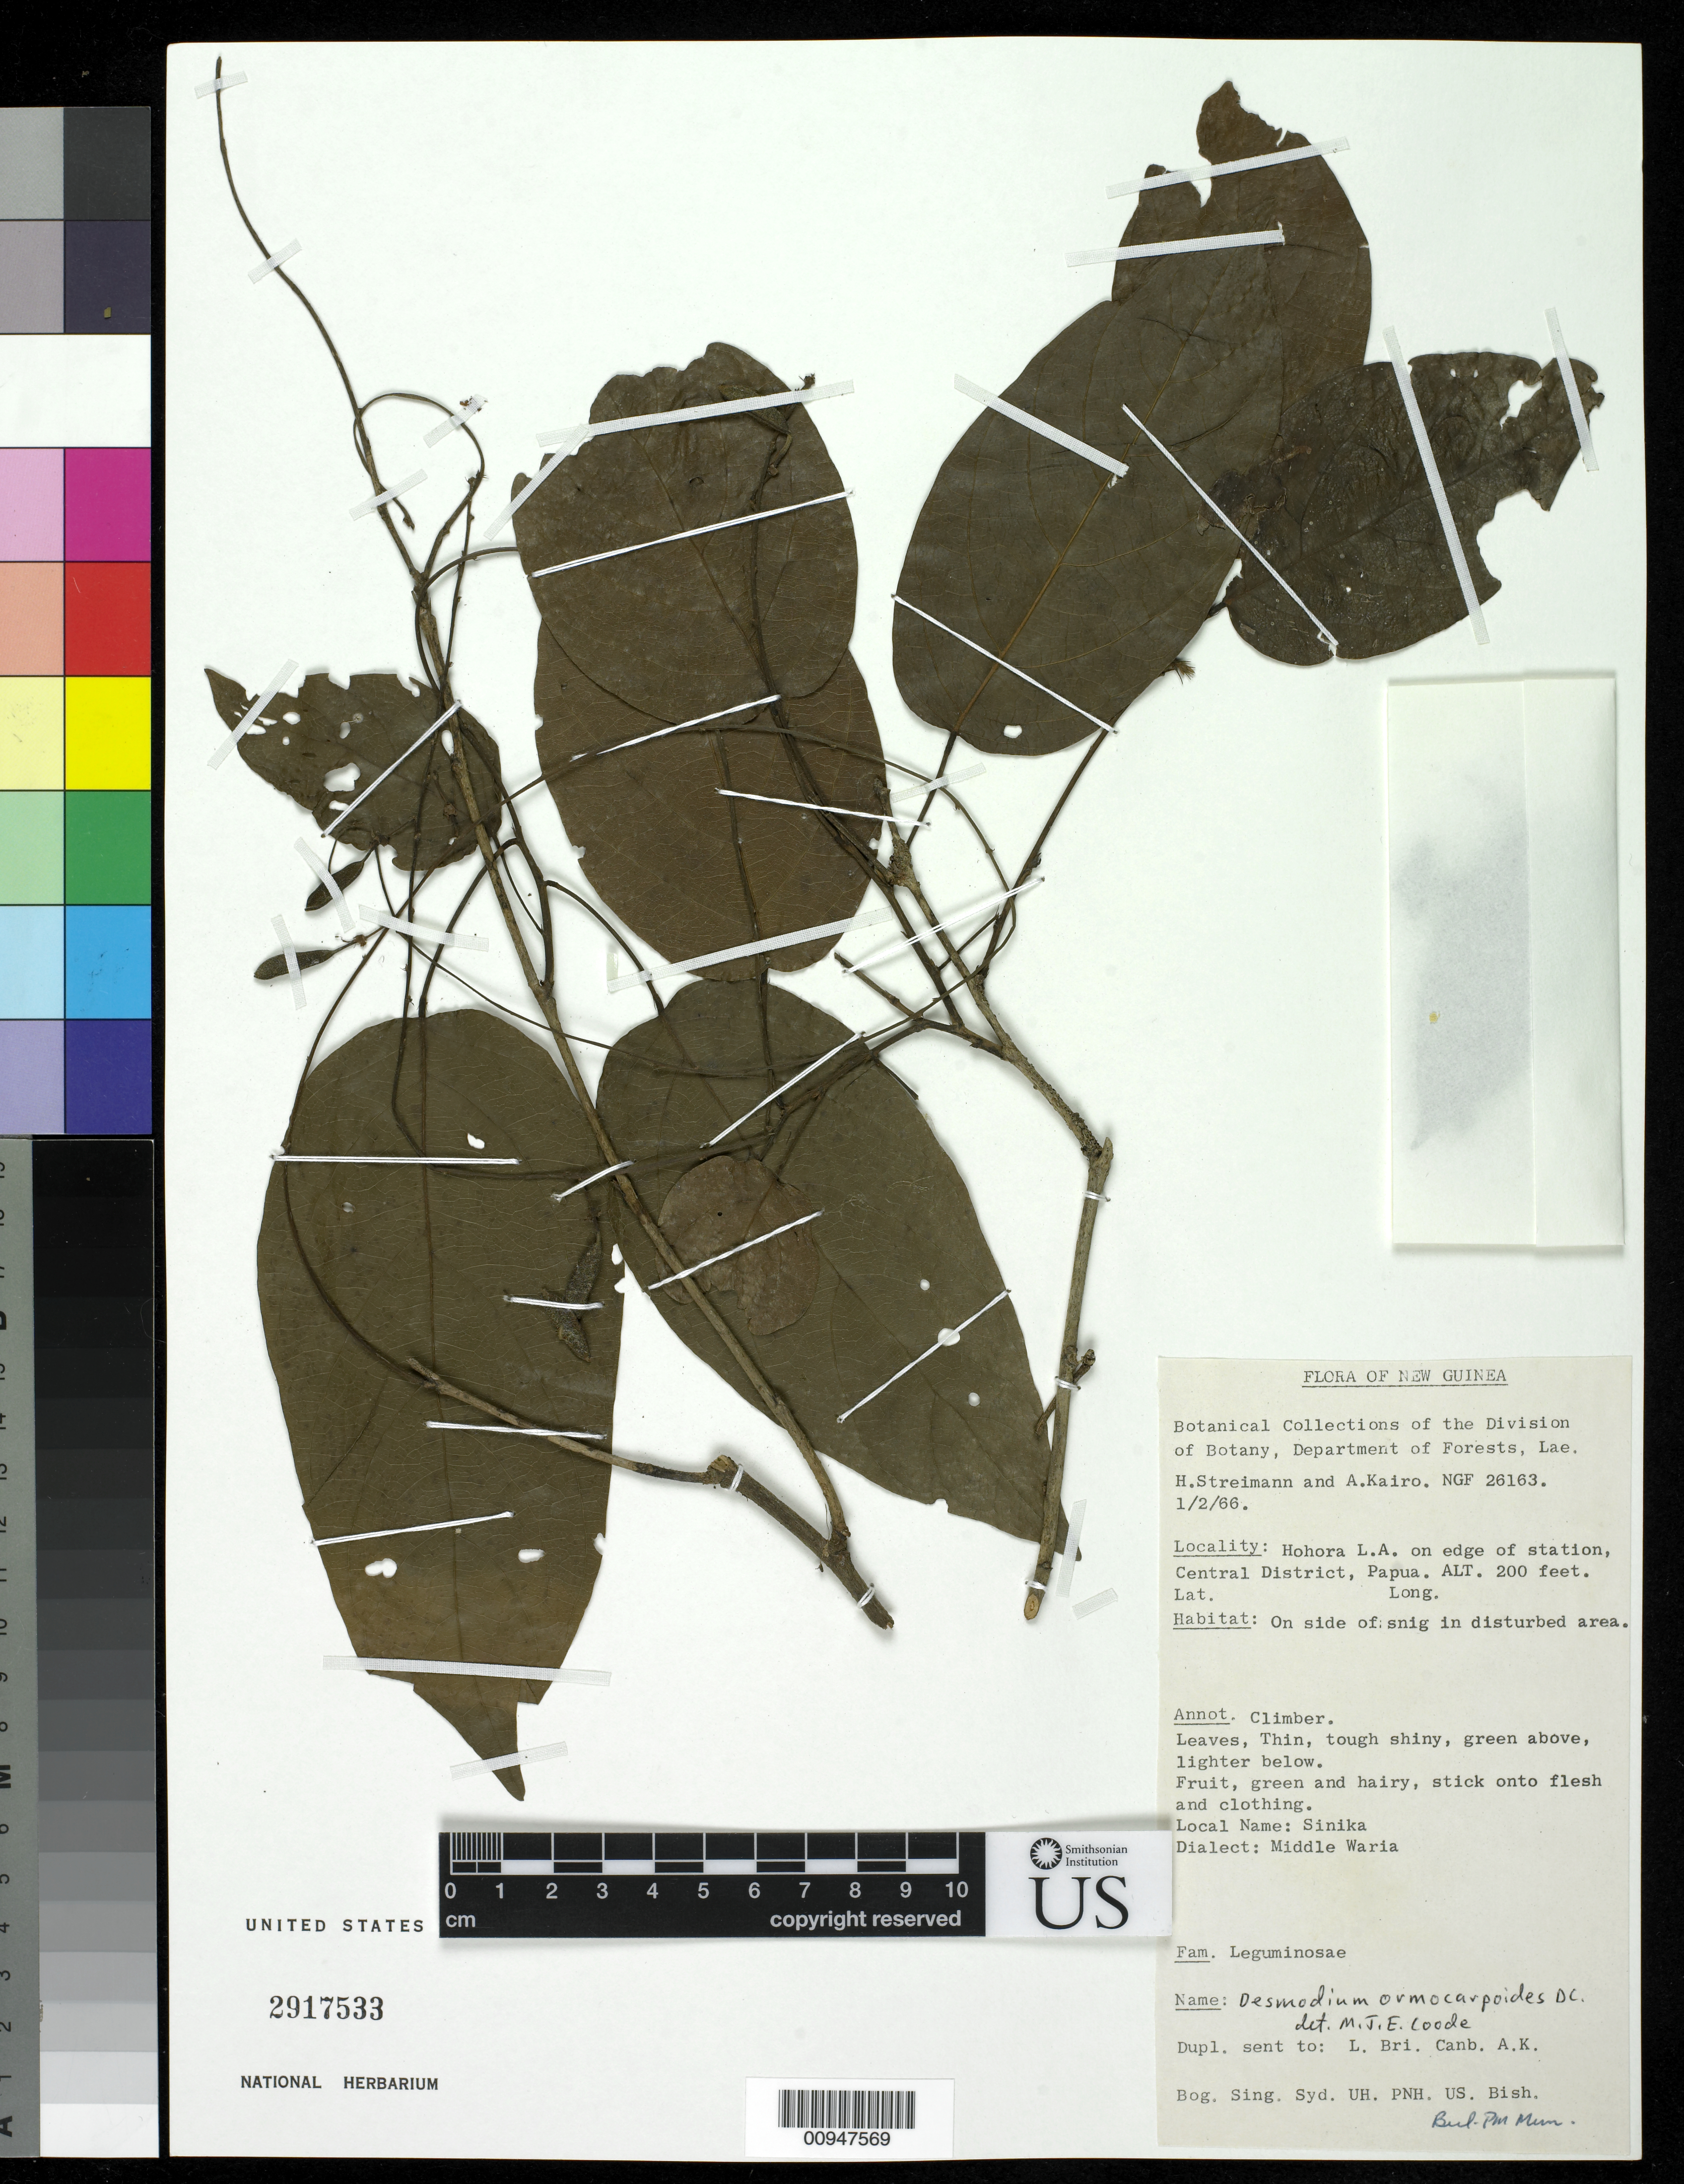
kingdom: Plantae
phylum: Tracheophyta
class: Magnoliopsida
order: Fabales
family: Fabaceae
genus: Hanslia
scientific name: Hanslia ormocarpoides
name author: (DC.) H. Ohashi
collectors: H. Streimann & A. Kairo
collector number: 26163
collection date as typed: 02 Jan 1966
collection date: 1966-01-02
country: Papua New Guinea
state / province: Central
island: New Guinea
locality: Hohora L.A. Central District, Papua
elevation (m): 61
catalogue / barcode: US 2917533